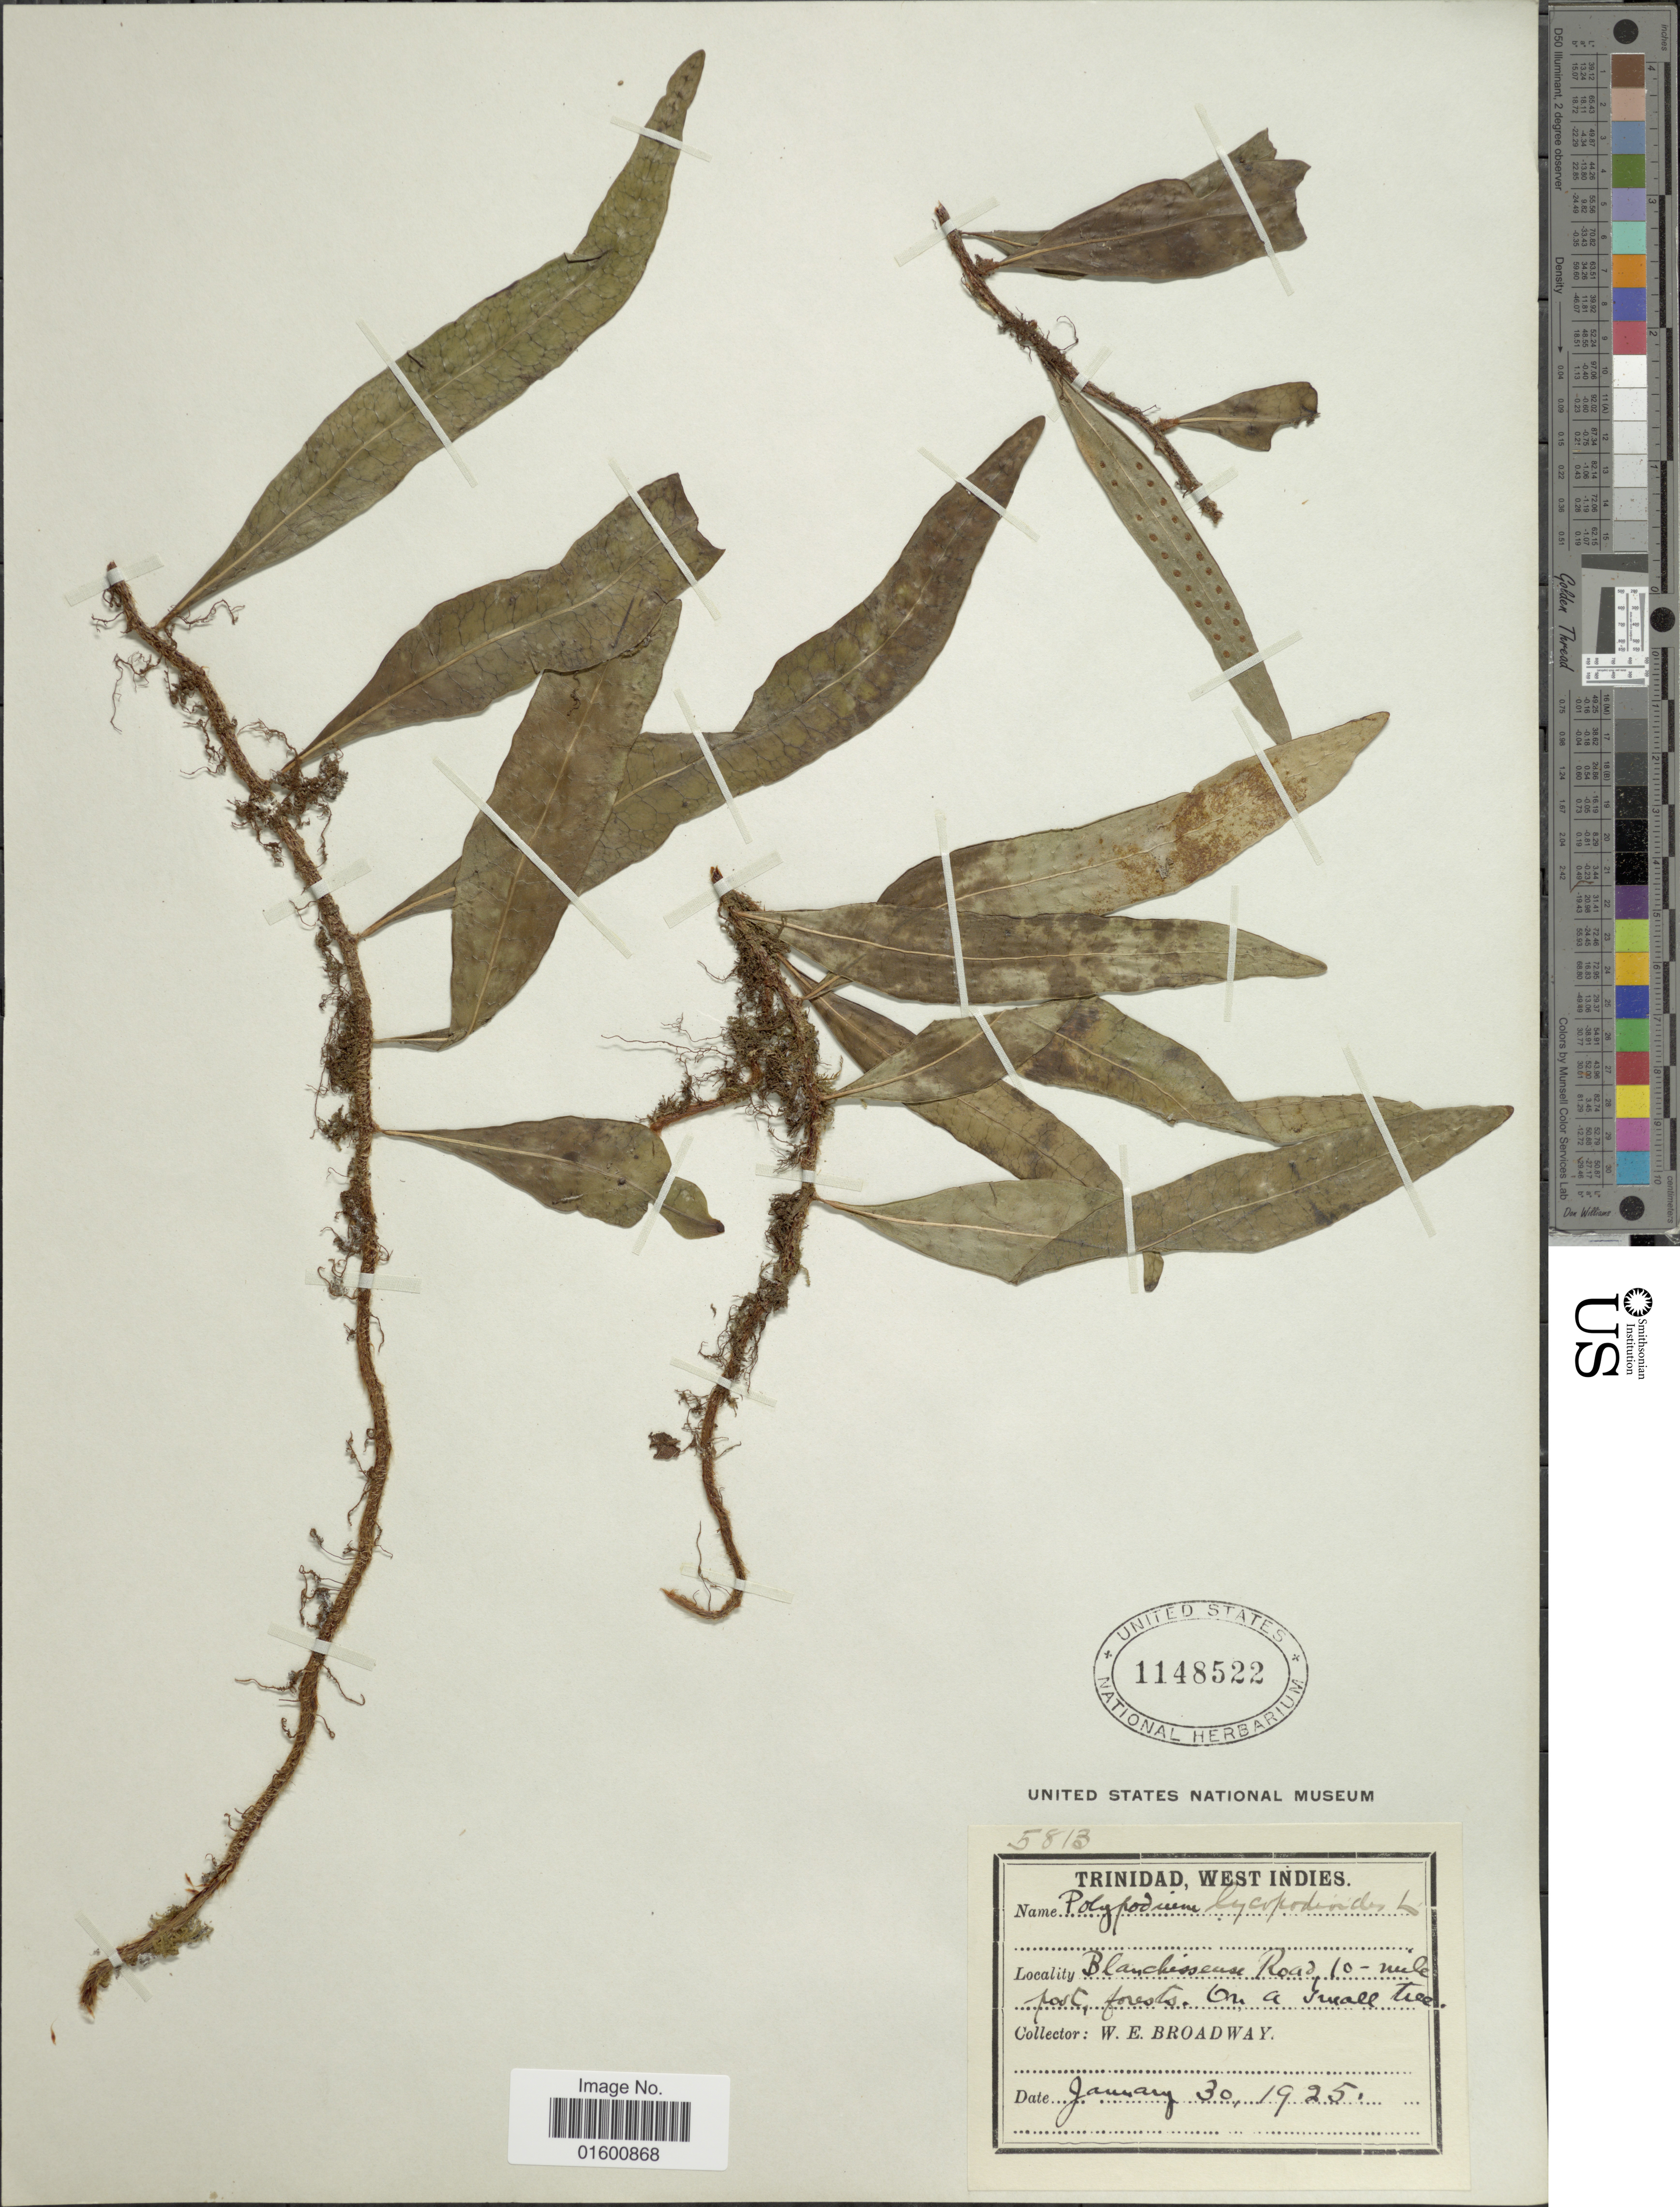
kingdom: Plantae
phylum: Tracheophyta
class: Polypodiopsida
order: Polypodiales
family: Polypodiaceae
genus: Microgramma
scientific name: Microgramma lycopodioides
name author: (L.) Copel.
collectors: W. E. Broadway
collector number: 5813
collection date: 1925-01-30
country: Trinidad and Tobago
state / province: Trinidad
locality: Blanchisseuse Road 10 mile post forests.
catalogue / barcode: US 1148522